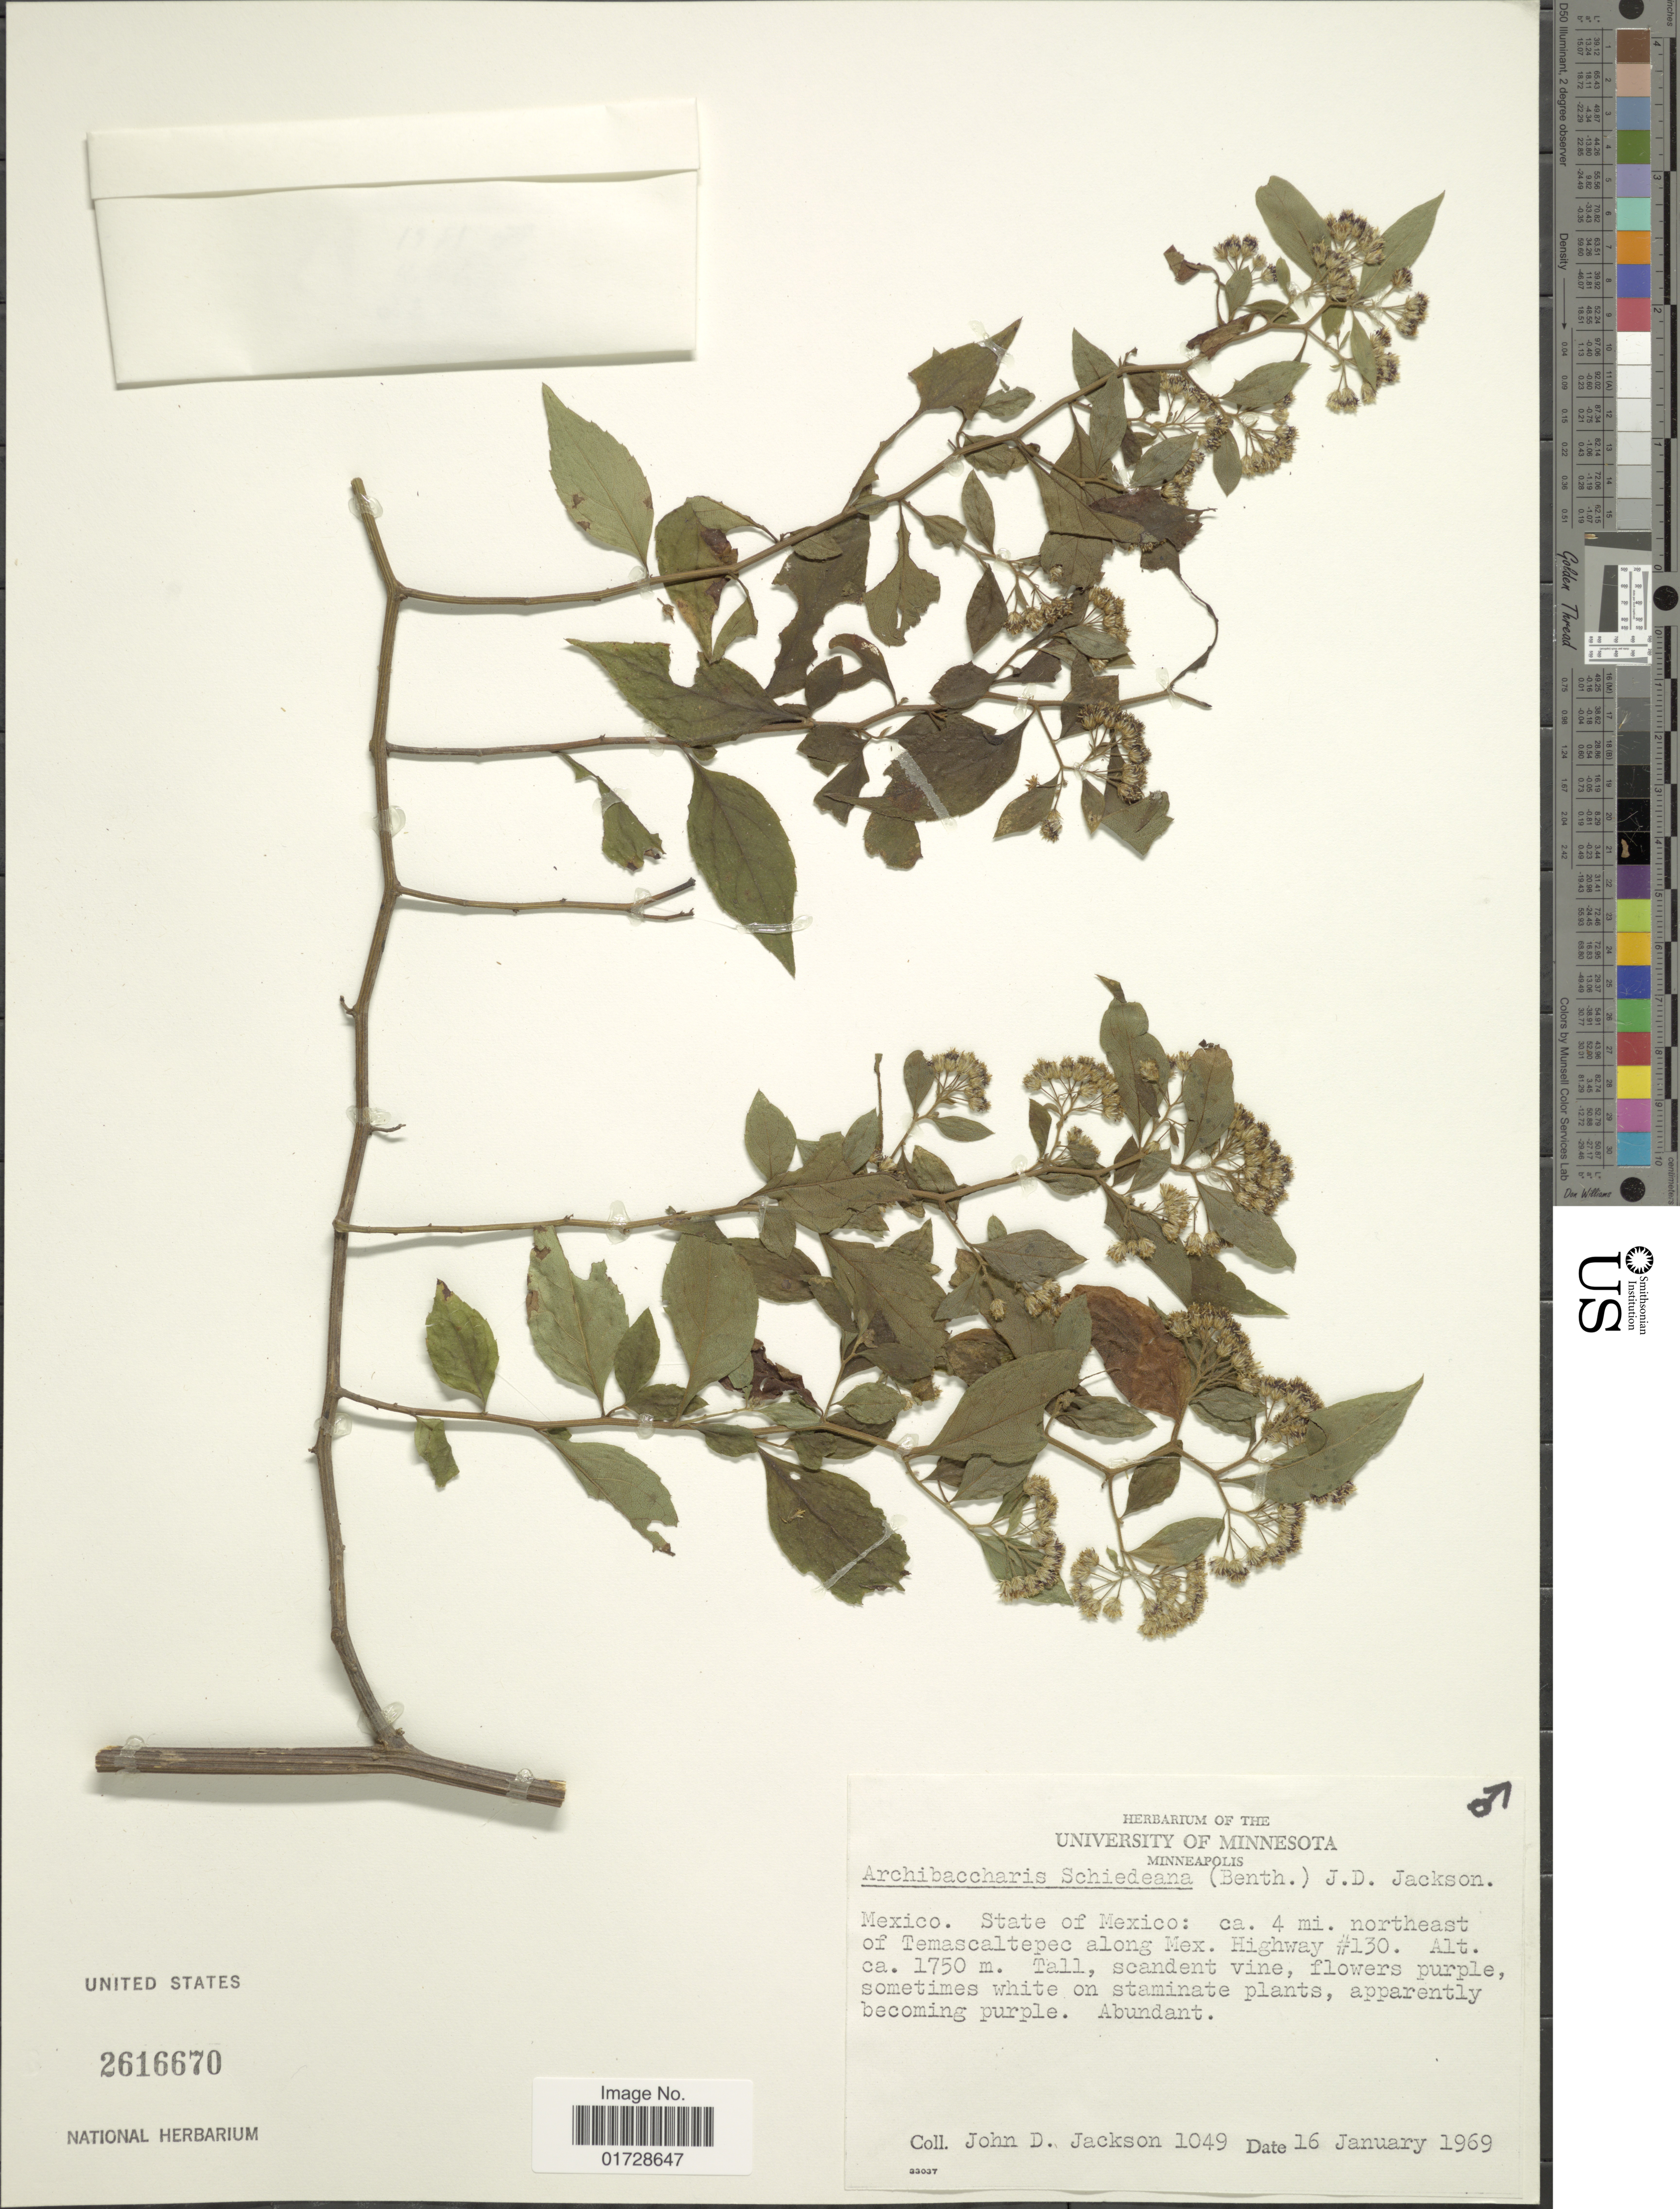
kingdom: Plantae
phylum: Tracheophyta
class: Magnoliopsida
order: Asterales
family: Asteraceae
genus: Archibaccharis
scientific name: Archibaccharis schiedeana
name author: (Benth.) J.D. Jacks.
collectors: J. Jackson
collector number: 1049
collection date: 1969-01-16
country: Mexico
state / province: México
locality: Ca 4 mi northeast of Temascaltepec along Mex. Highway #130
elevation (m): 1750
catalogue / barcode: US 2616670